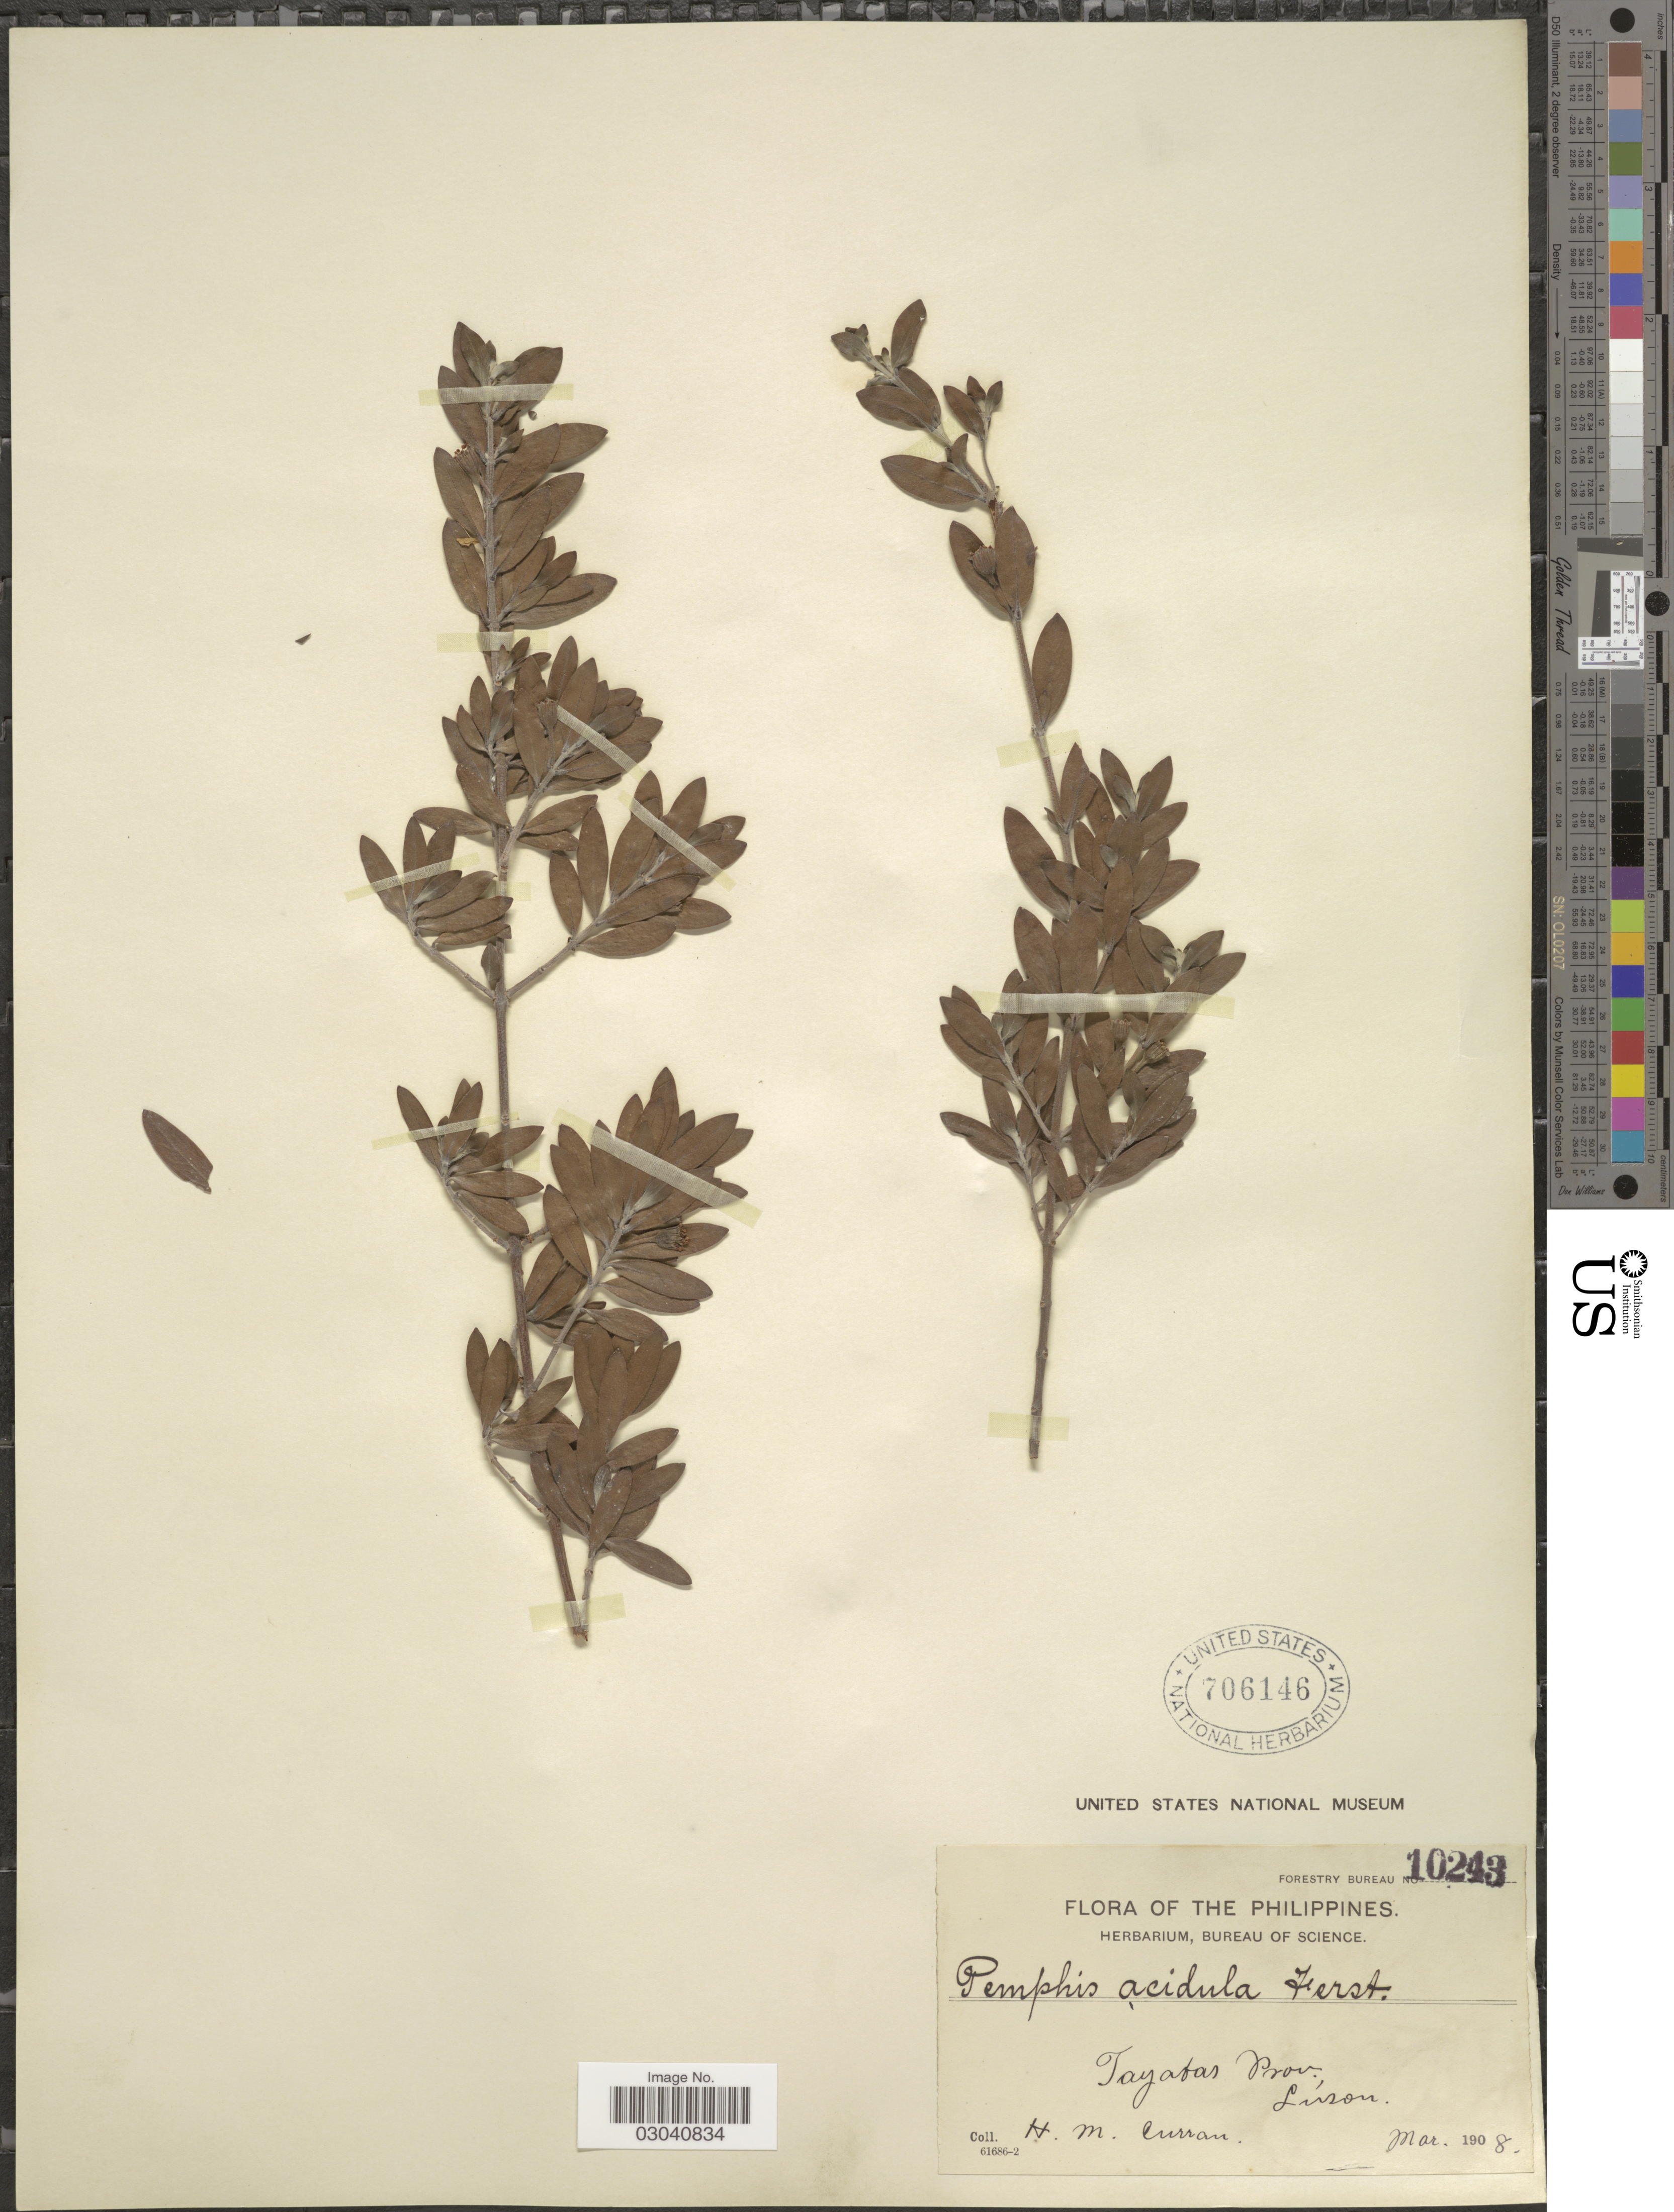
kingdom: Plantae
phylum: Tracheophyta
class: Magnoliopsida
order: Myrtales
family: Lythraceae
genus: Pemphis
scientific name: Pemphis acidula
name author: J.R. Forst. & G. Forst.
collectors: H. M. Curran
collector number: Forestry Bureau 10243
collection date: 1908-03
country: Philippines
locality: Tayabas Prov., Luzon.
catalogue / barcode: US 706146